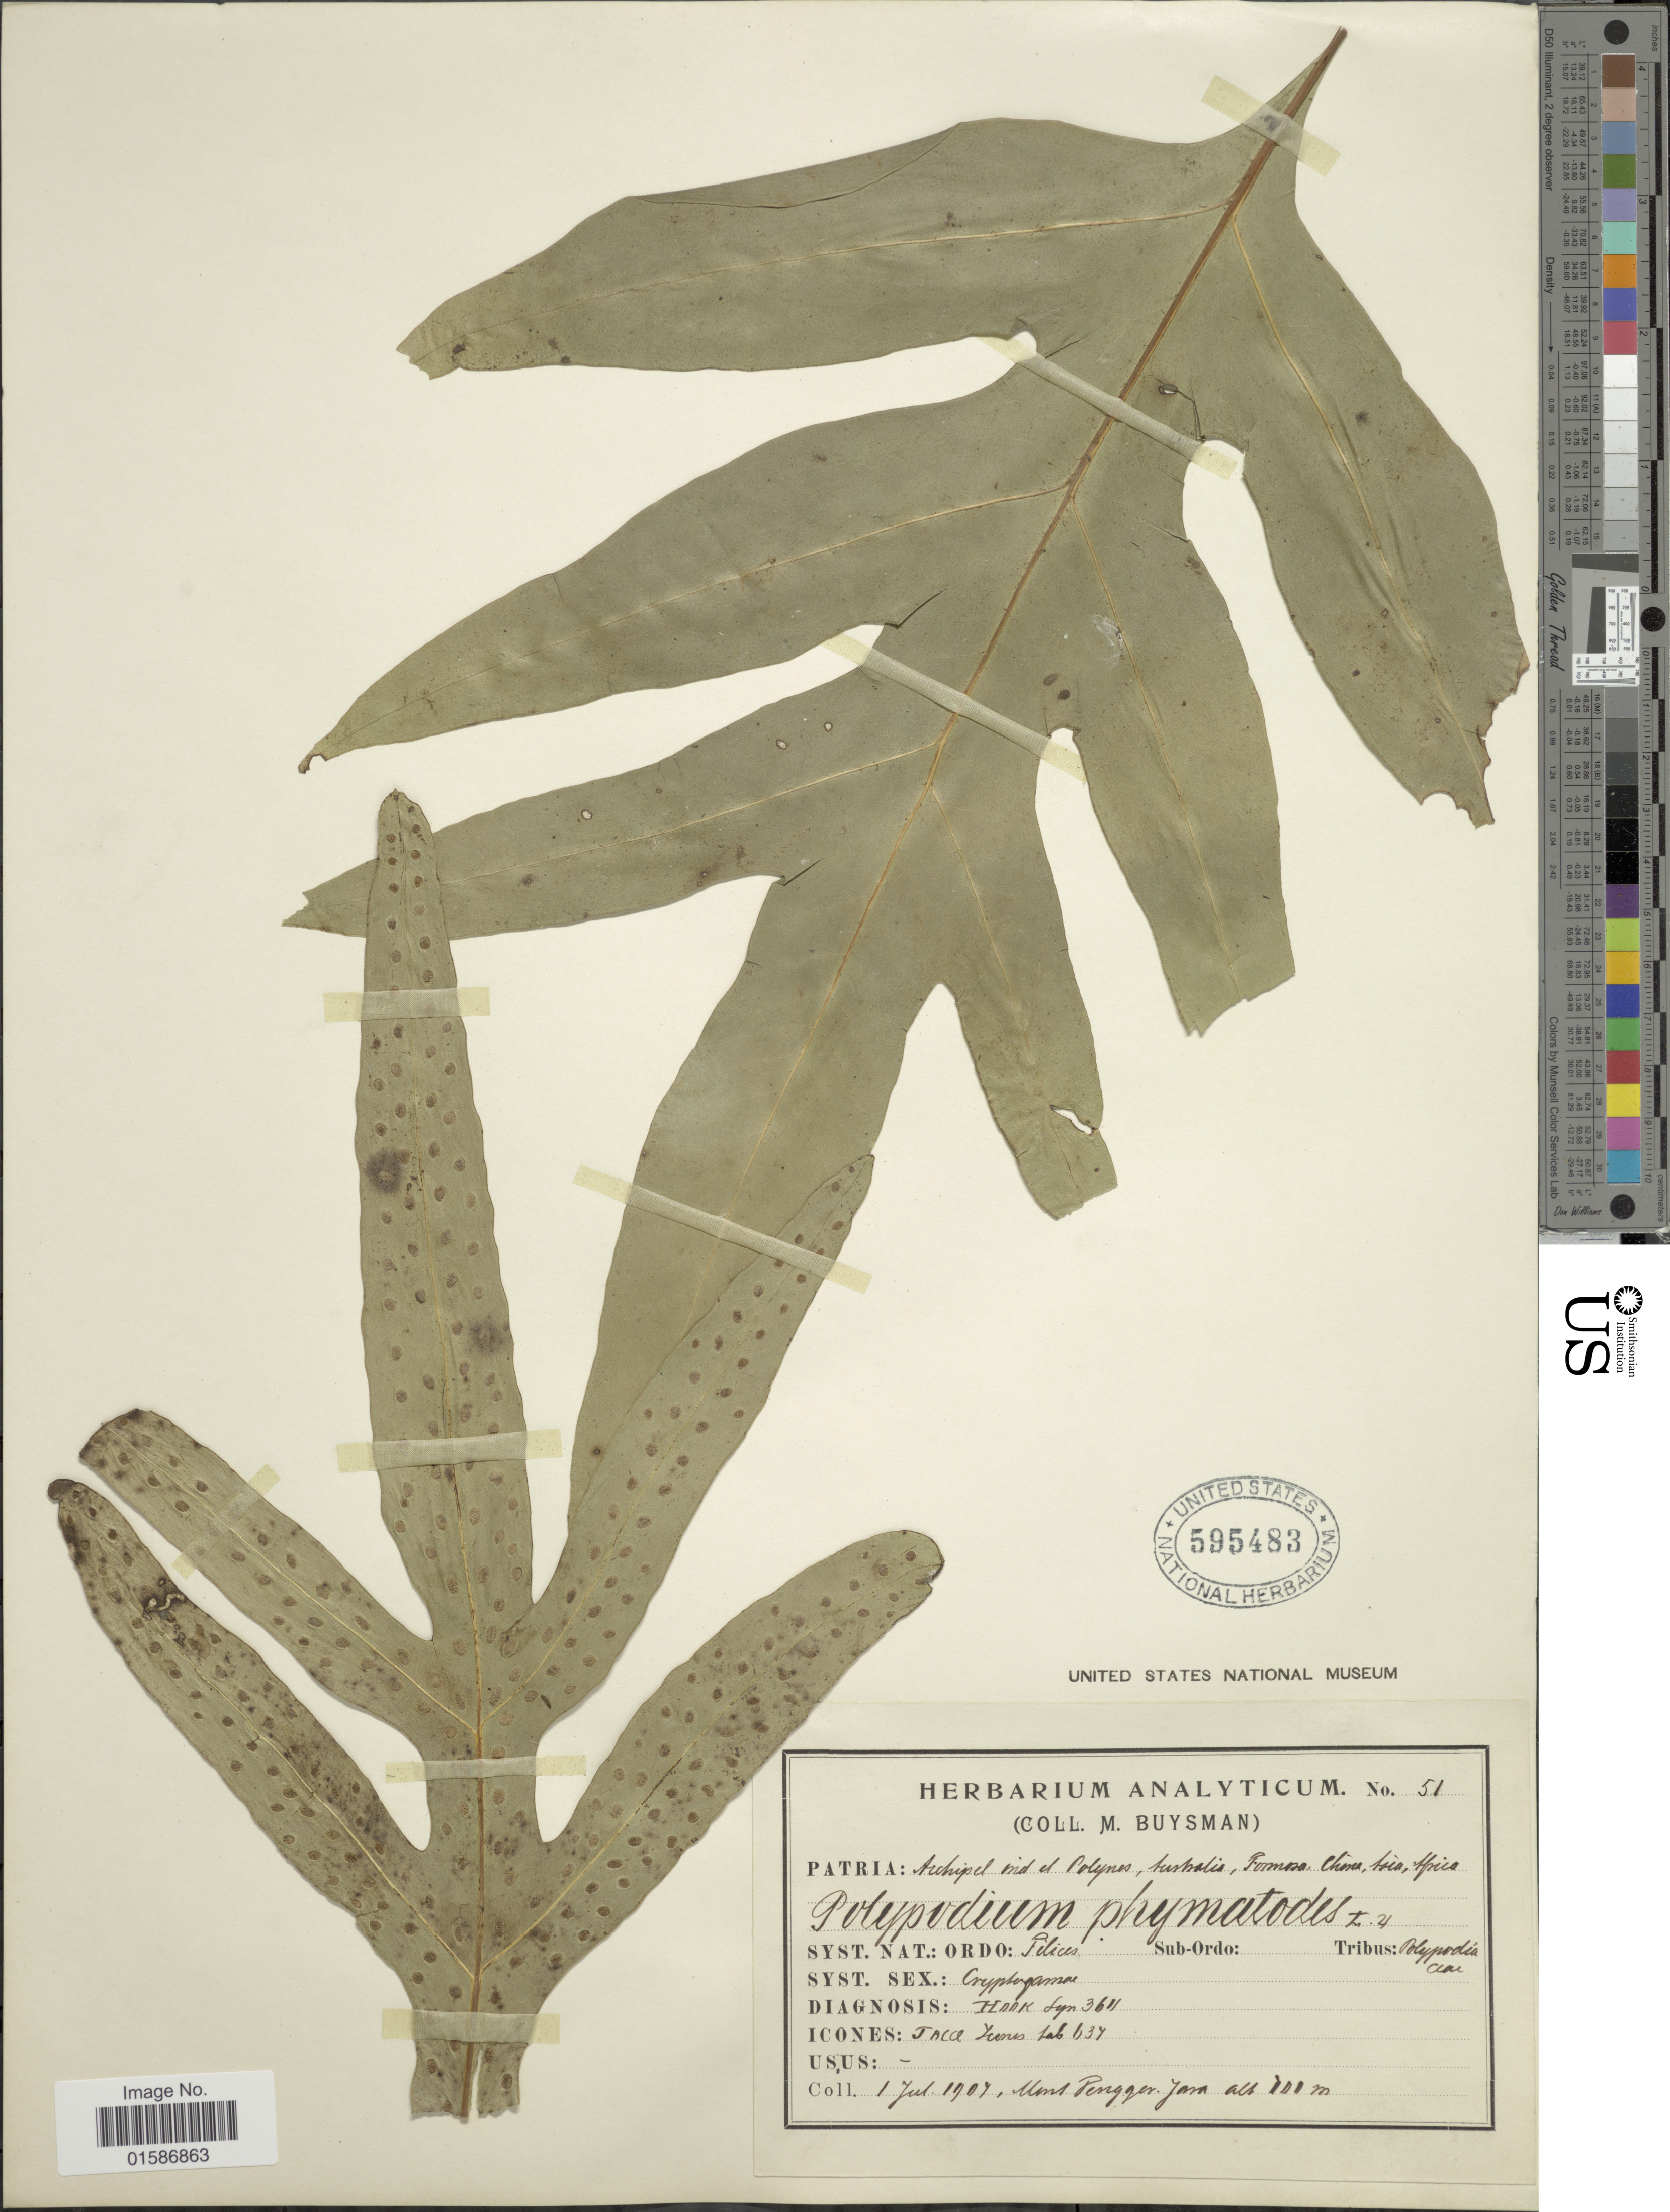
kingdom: Plantae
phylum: Tracheophyta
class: Polypodiopsida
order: Polypodiales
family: Polypodiaceae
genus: Microsorum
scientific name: Microsorum scolopendria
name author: (Burm. f.) Copel.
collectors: M. Buysman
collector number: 51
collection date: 1907-07-01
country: Indonesia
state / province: Java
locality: Mont Tengger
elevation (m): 700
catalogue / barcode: US 595483